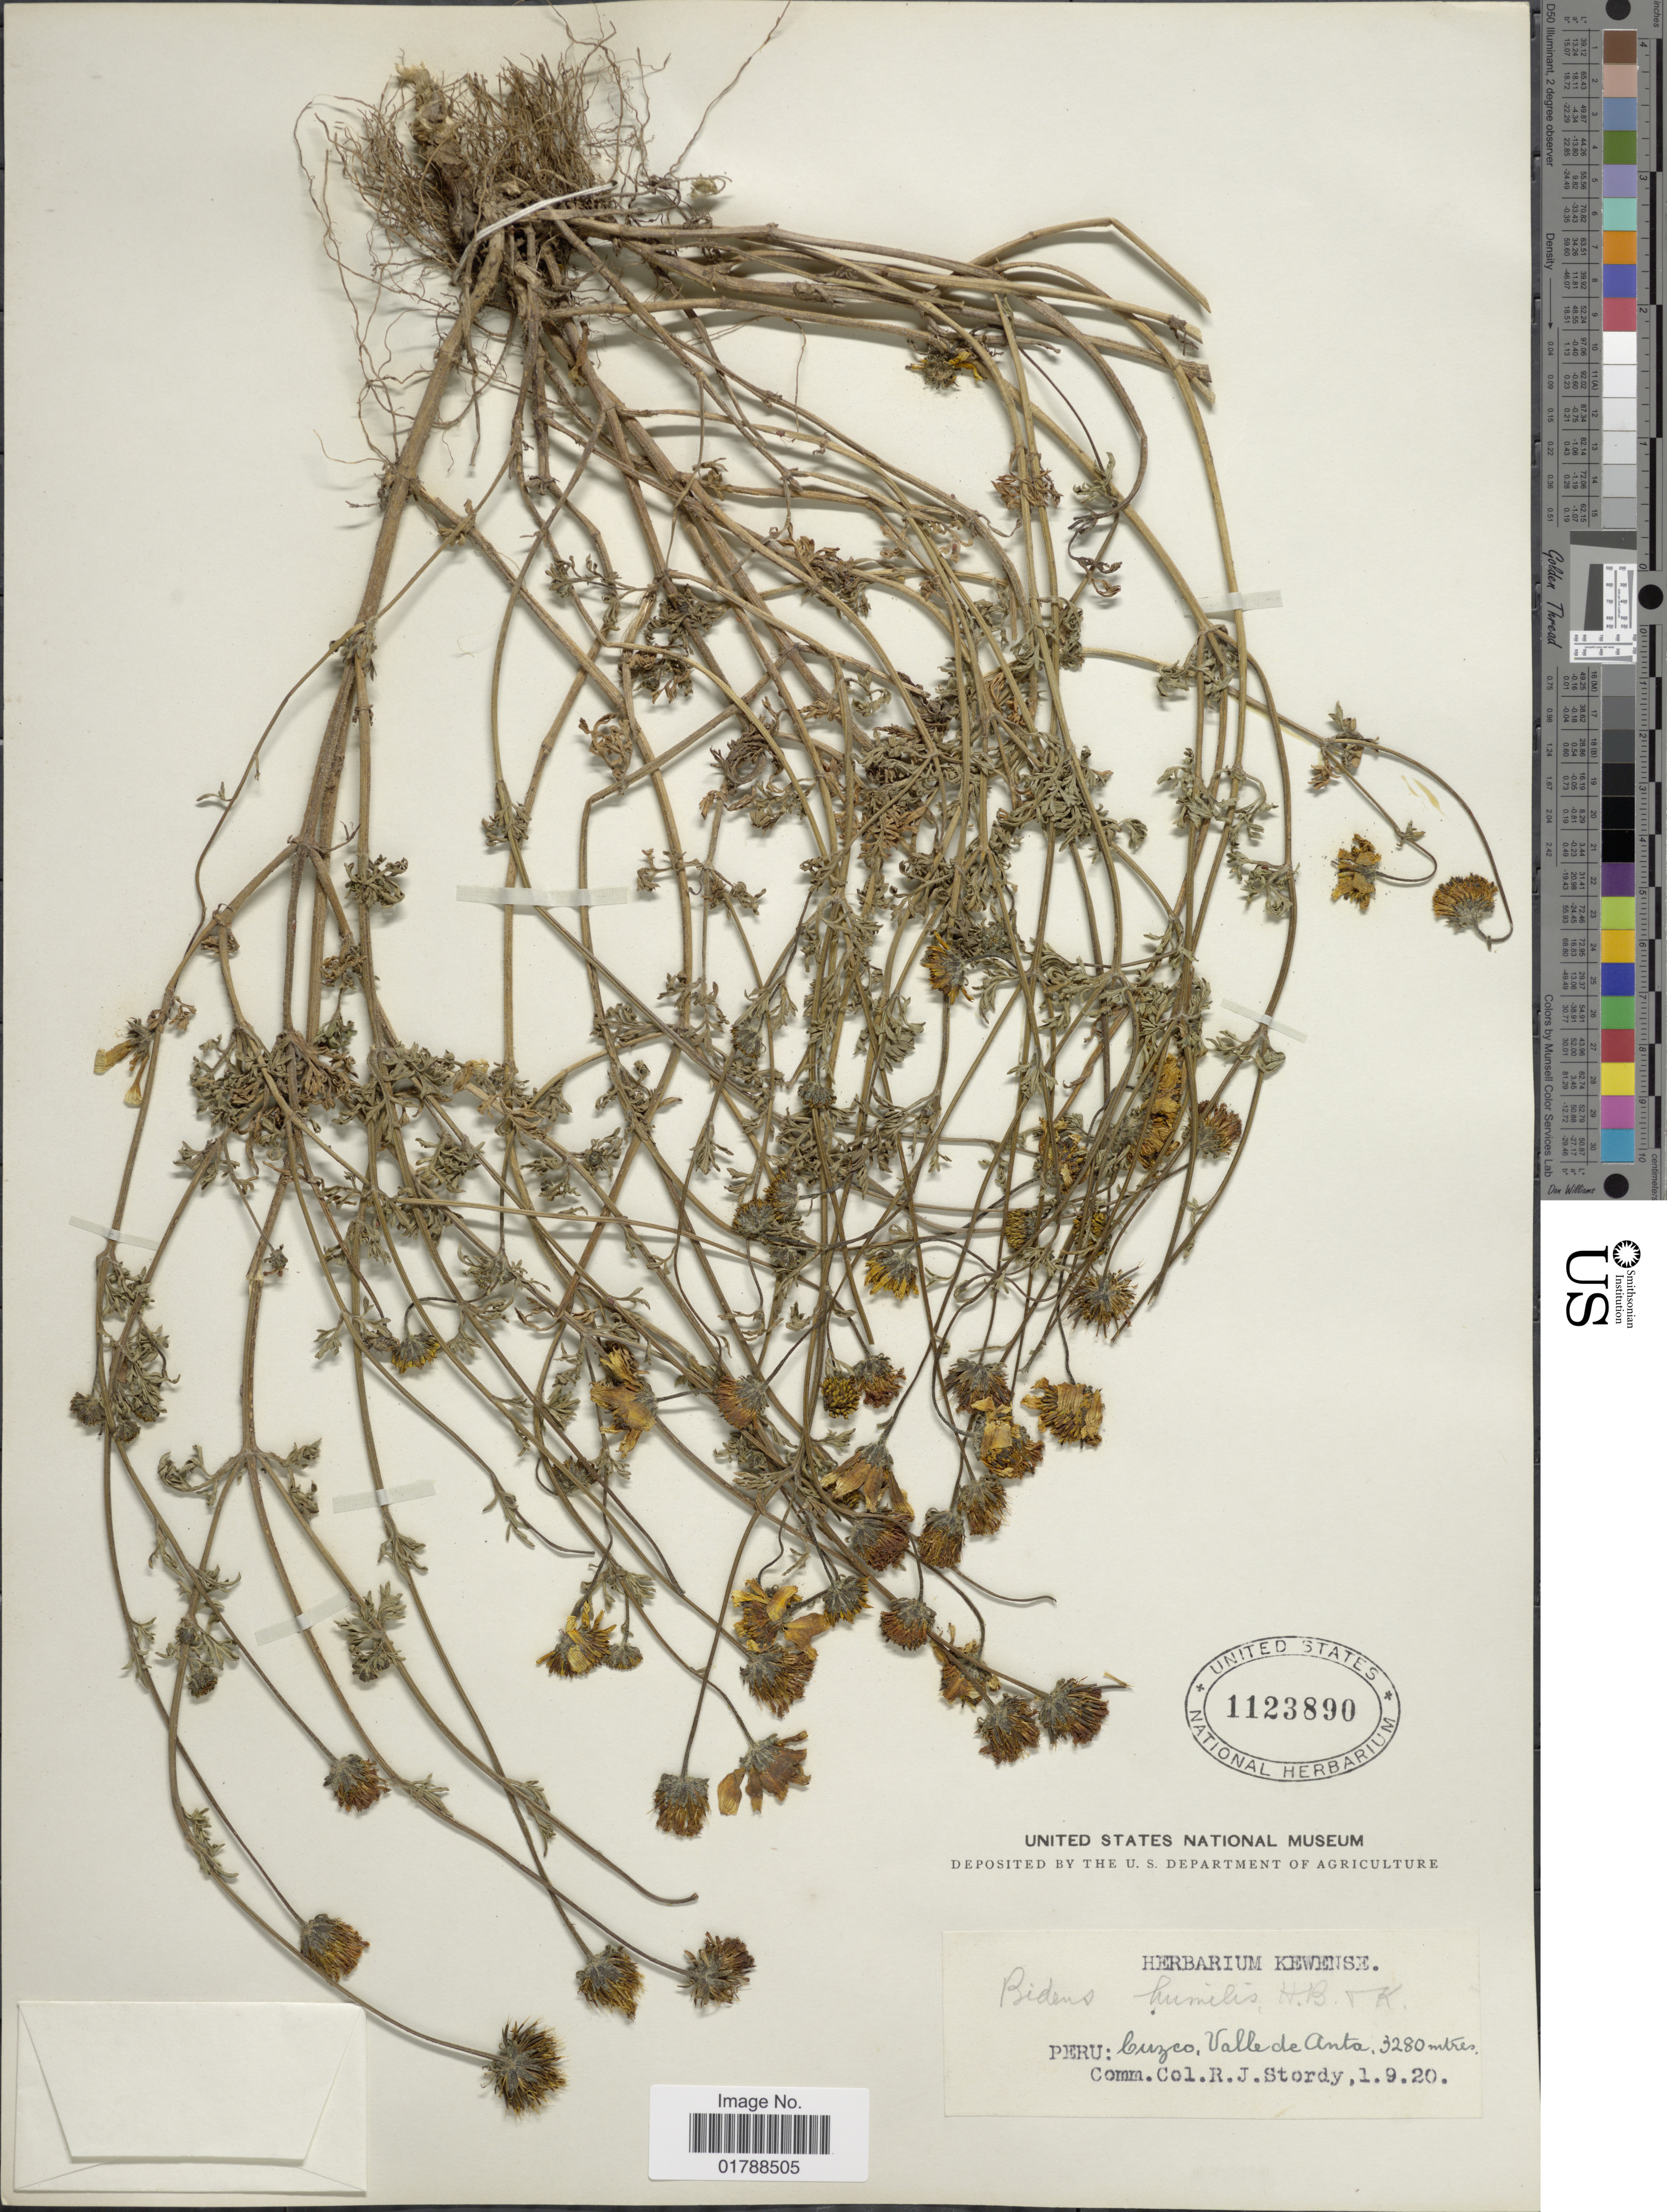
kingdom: Plantae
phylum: Tracheophyta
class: Magnoliopsida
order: Asterales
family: Asteraceae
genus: Bidens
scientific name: Bidens humilis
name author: Kunth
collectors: R. Stordy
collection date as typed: Transcribed d/m/y: 1/9/20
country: Peru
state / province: Cusco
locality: Valle de Anta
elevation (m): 3280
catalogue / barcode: US 1123890